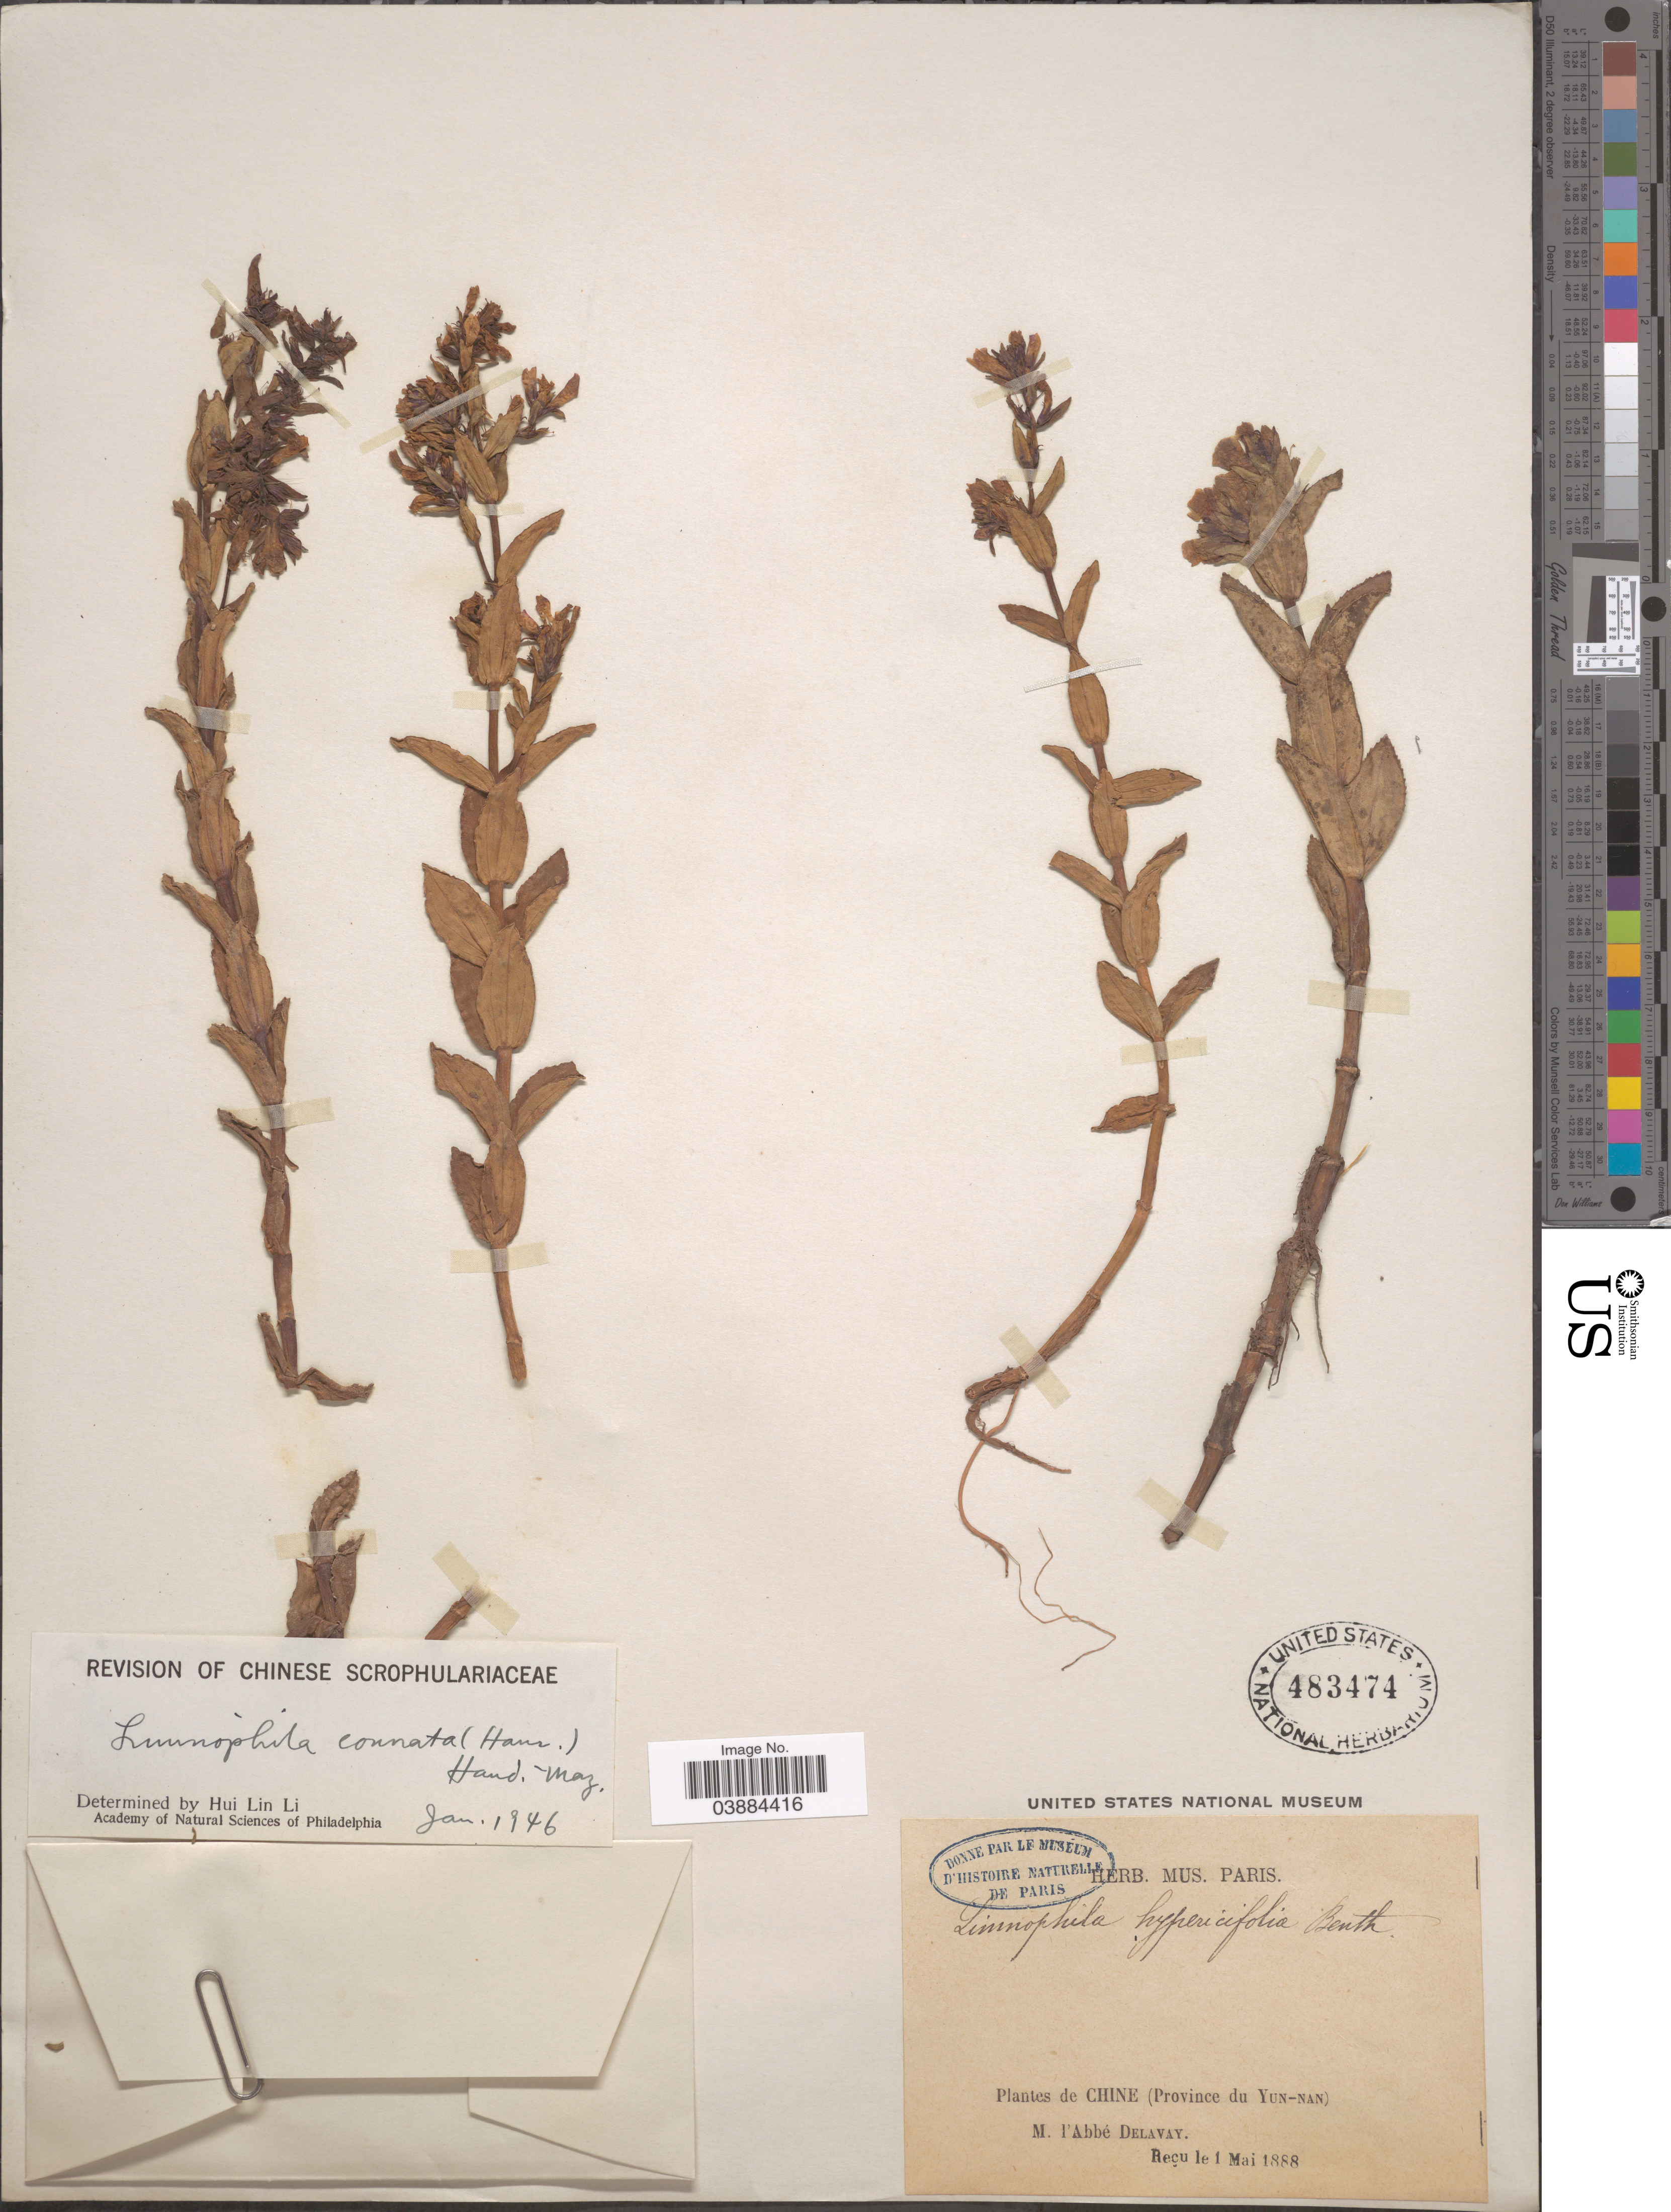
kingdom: Plantae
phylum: Tracheophyta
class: Magnoliopsida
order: Lamiales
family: Plantaginaceae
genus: Limnophila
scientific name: Limnophila connata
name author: (Buch.-Ham. ex D. Don) Hand.-Mazz.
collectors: P. Delavay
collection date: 1888-05-01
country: China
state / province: Yunnan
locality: Chine. (Province de Yun-nan).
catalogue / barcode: US 483474